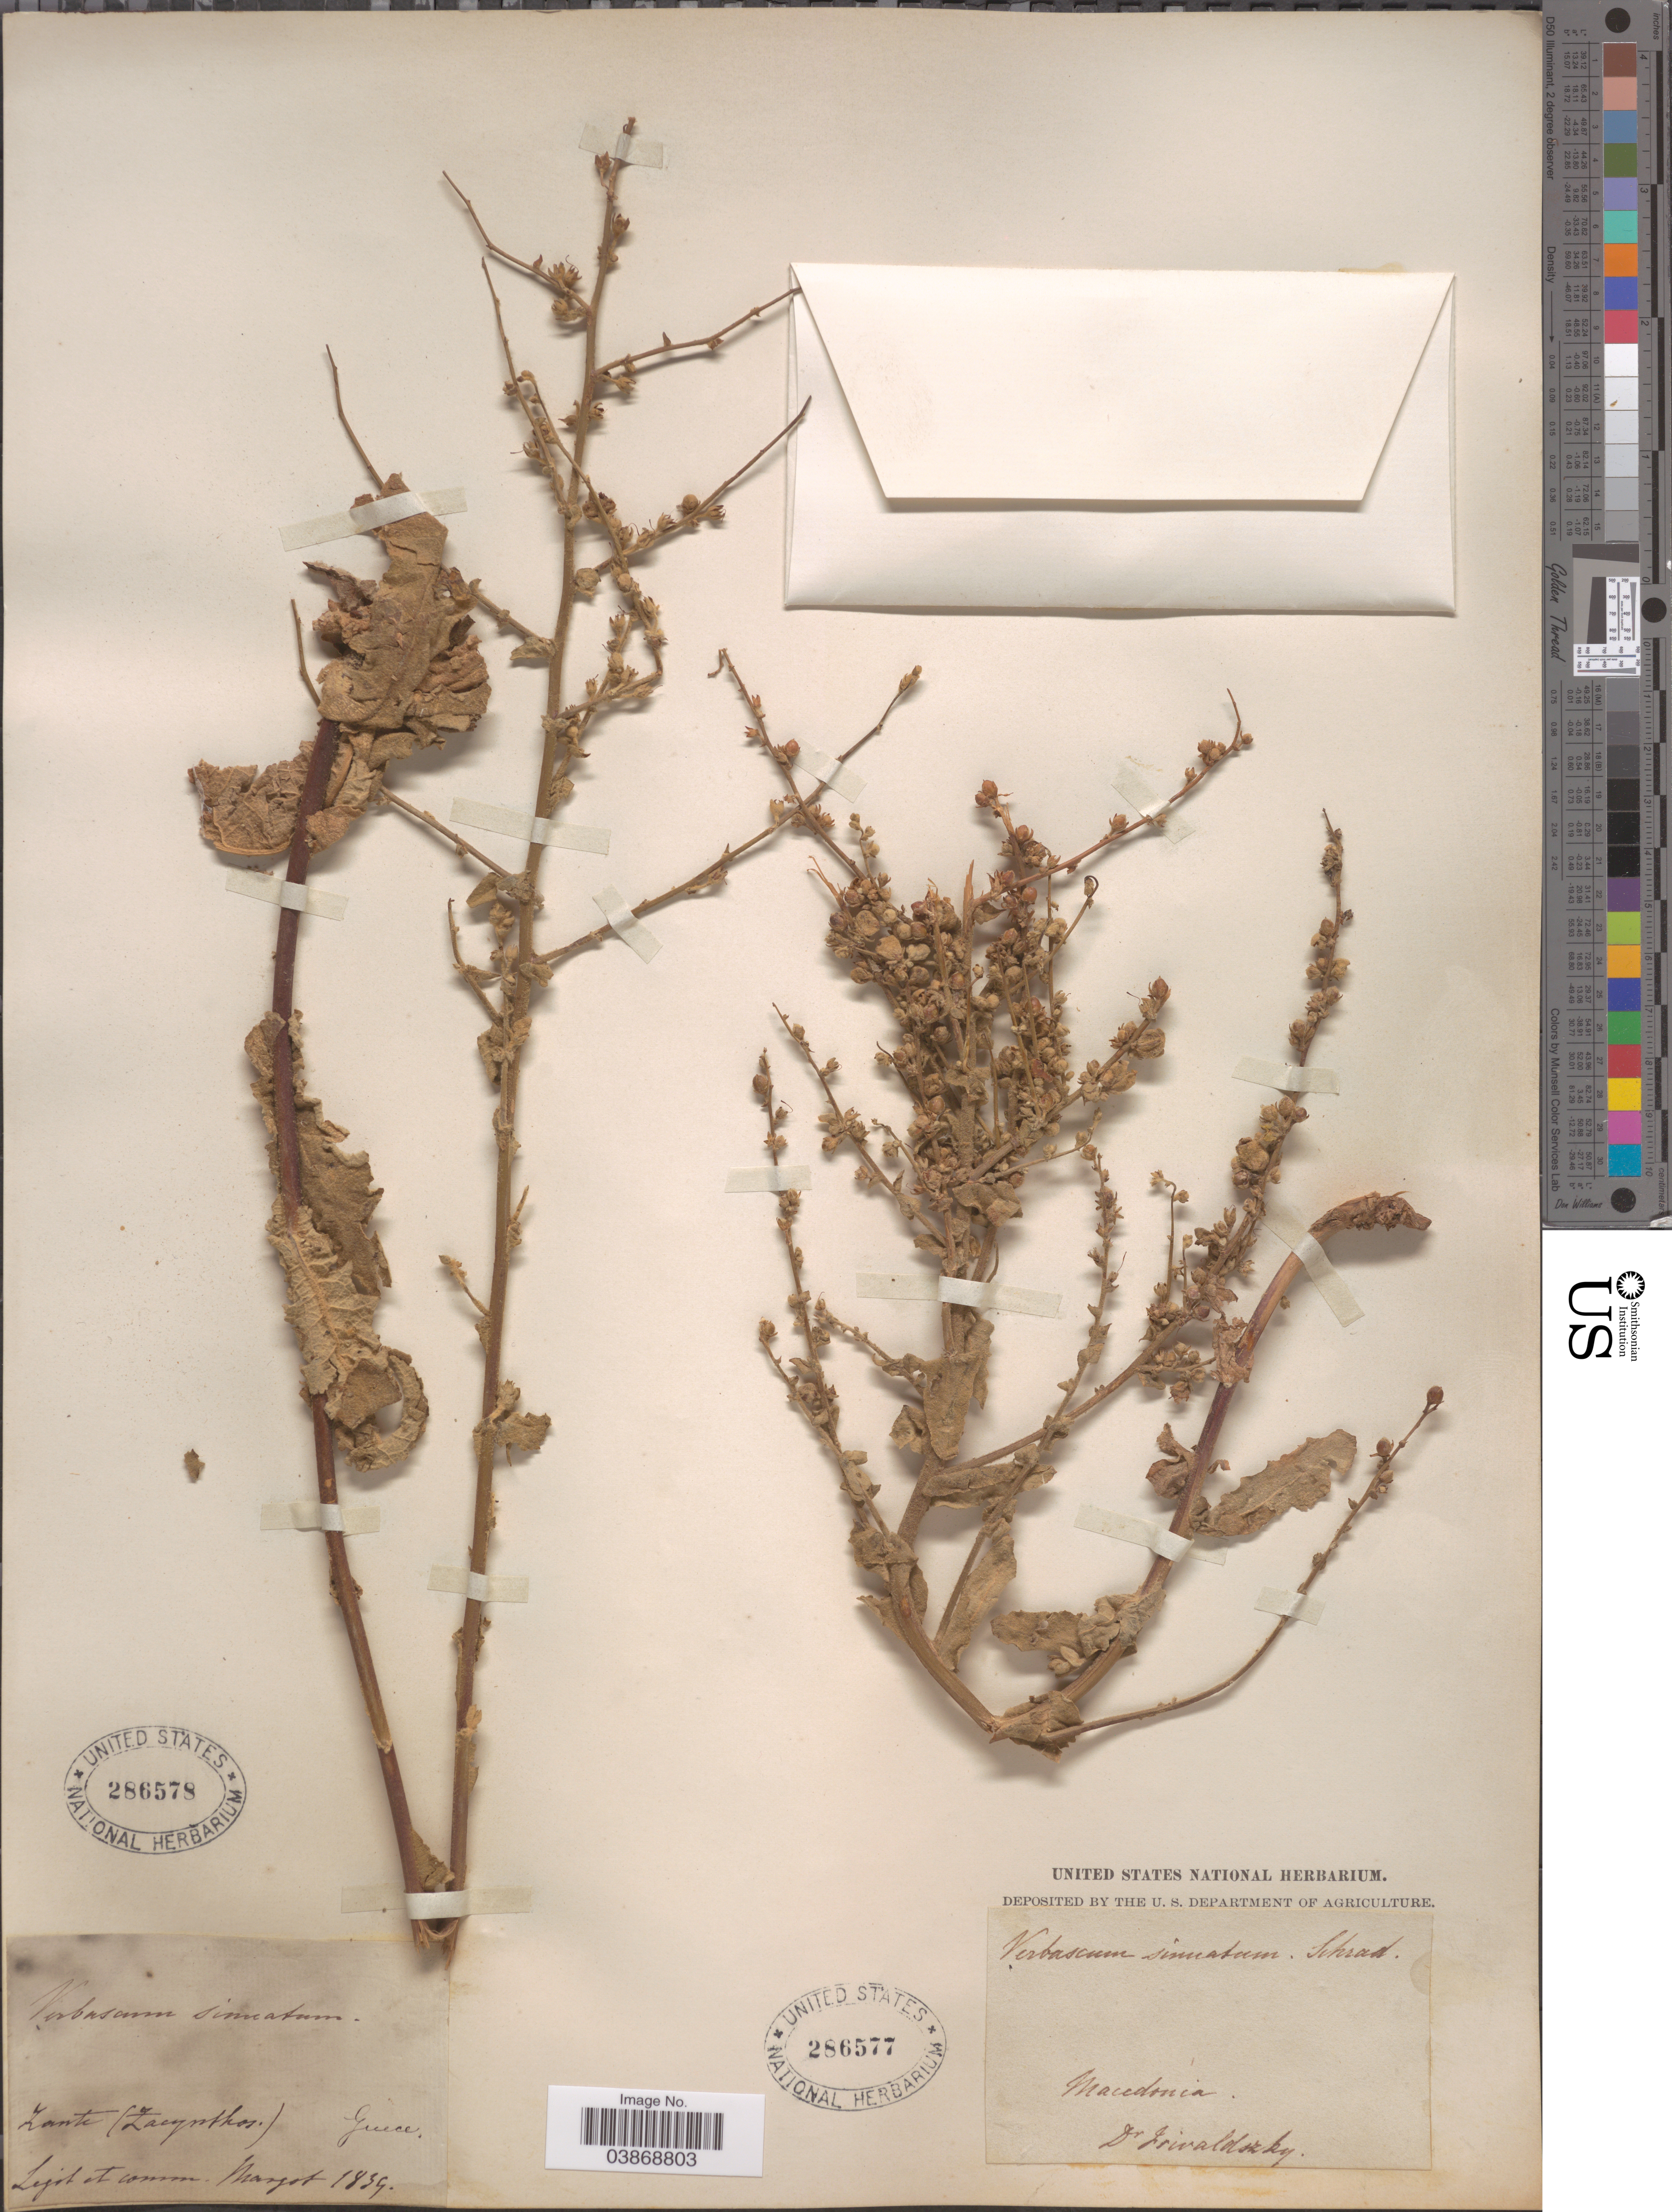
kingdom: Plantae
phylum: Tracheophyta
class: Magnoliopsida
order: Lamiales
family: Scrophulariaceae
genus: Verbascum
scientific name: Verbascum sinuatum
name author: L.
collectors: Margot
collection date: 1839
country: Greece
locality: Zante (Zacynthos.).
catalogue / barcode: US 286578